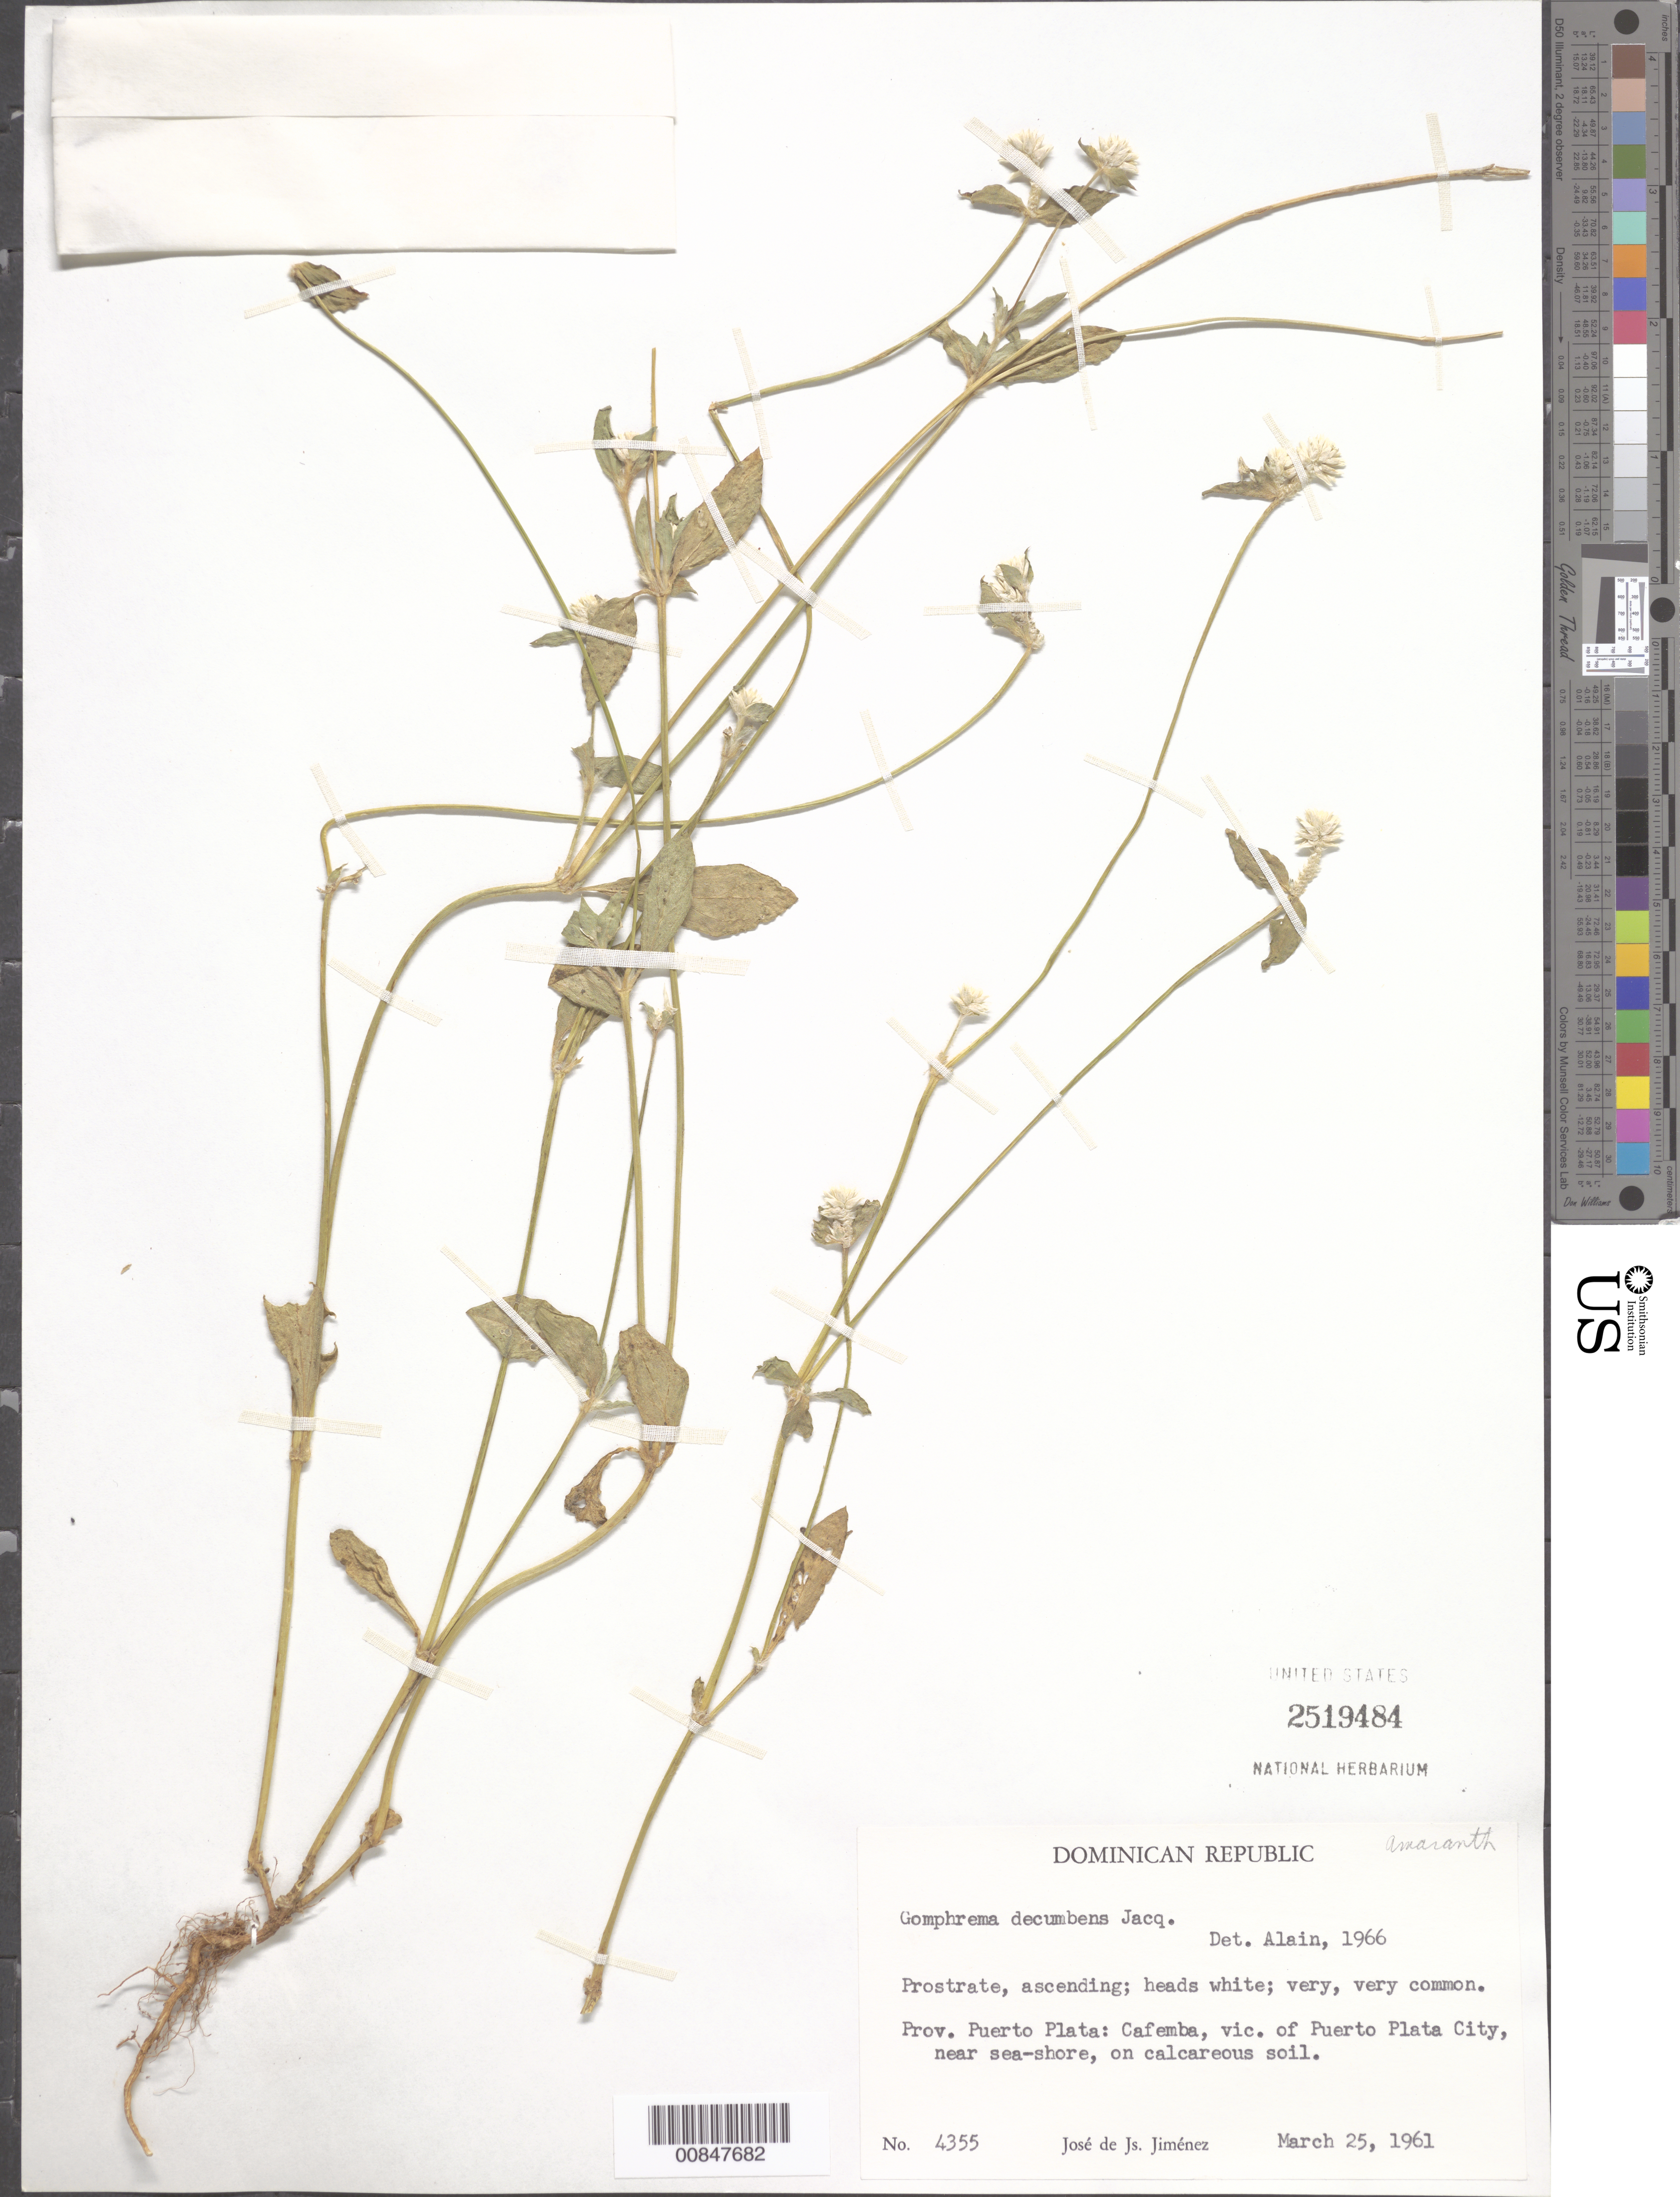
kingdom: Plantae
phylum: Tracheophyta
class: Magnoliopsida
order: Caryophyllales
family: Amaranthaceae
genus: Gomphrena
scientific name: Gomphrena serrata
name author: L.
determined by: Liogier, Alain H.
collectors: J. J. Jiménez Almonte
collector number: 4355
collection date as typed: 25 Mar 1961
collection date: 1961-03-25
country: Dominican Republic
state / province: Puerto Plata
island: Hispaniola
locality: Cafemba, vicinity of Puerto Plata City.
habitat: Near sea-shore, on calcareous soil.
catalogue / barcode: US 2519484